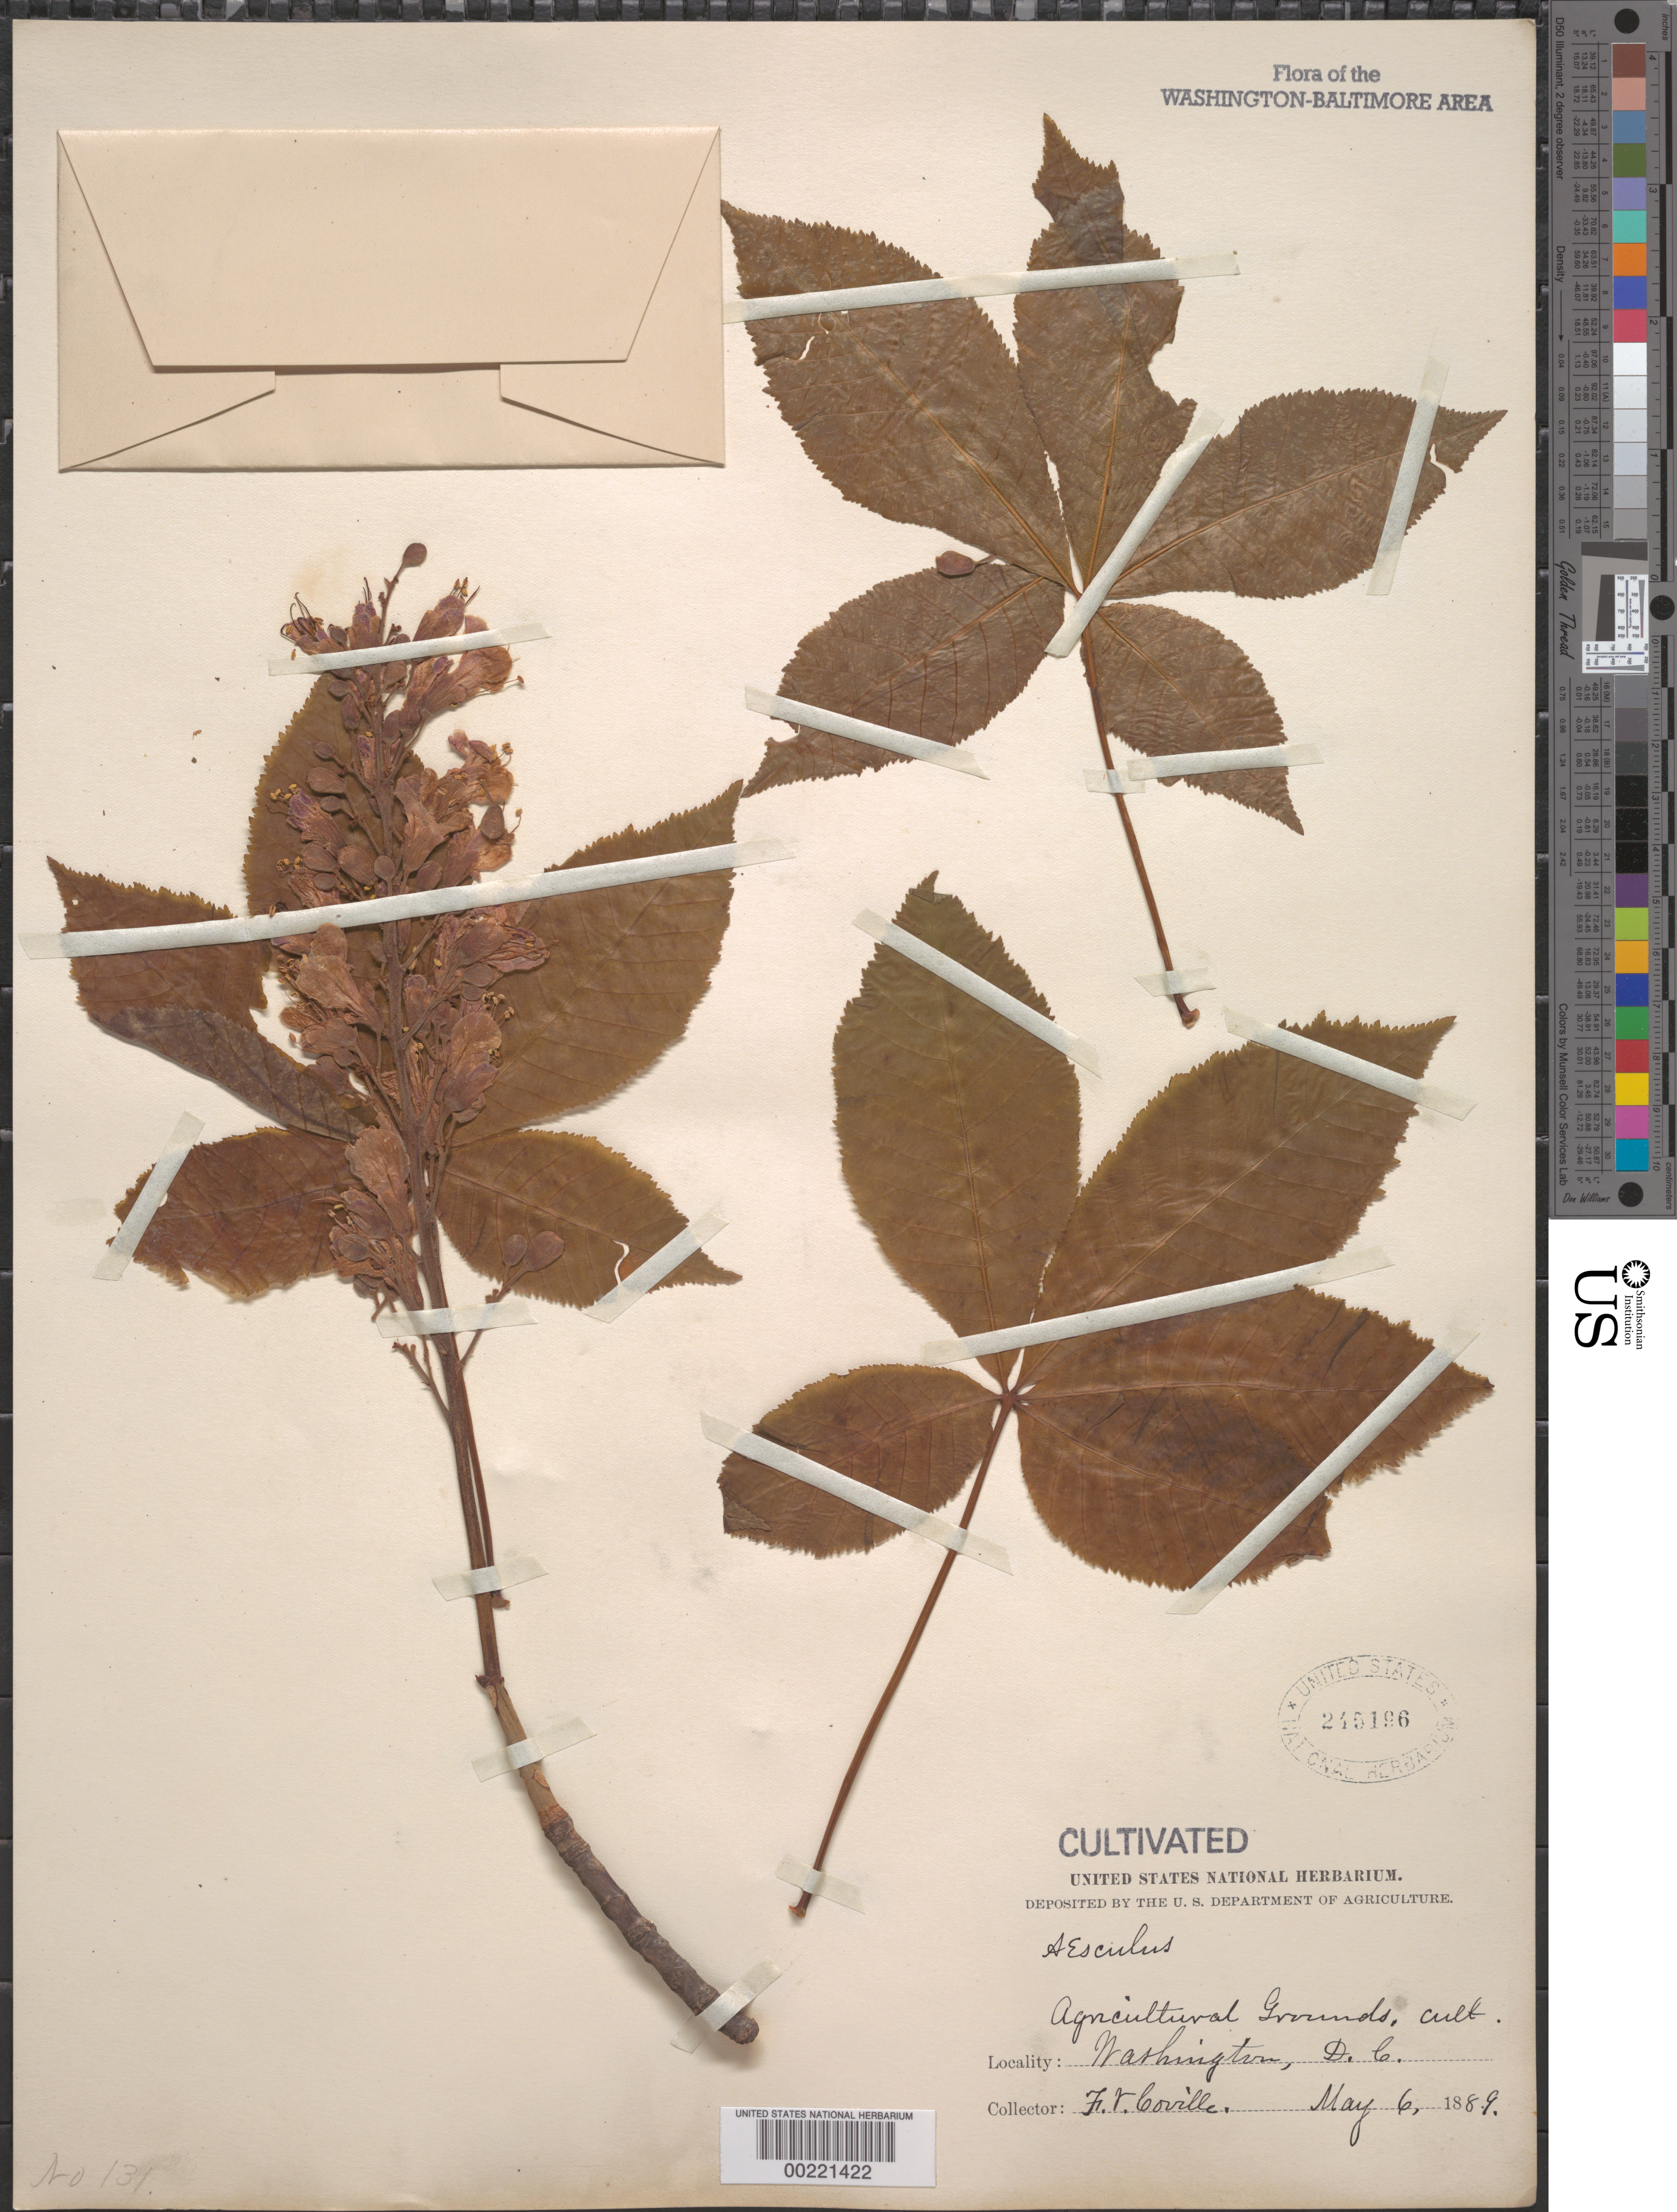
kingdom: Plantae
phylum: Tracheophyta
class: Magnoliopsida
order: Sapindales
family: Sapindaceae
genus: Aesculus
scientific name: Aesculus sp.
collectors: F. V. Coville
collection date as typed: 06 May 1889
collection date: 1889-05-06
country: United States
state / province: District of Columbia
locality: Department of Agriculture grounds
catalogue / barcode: US 245196